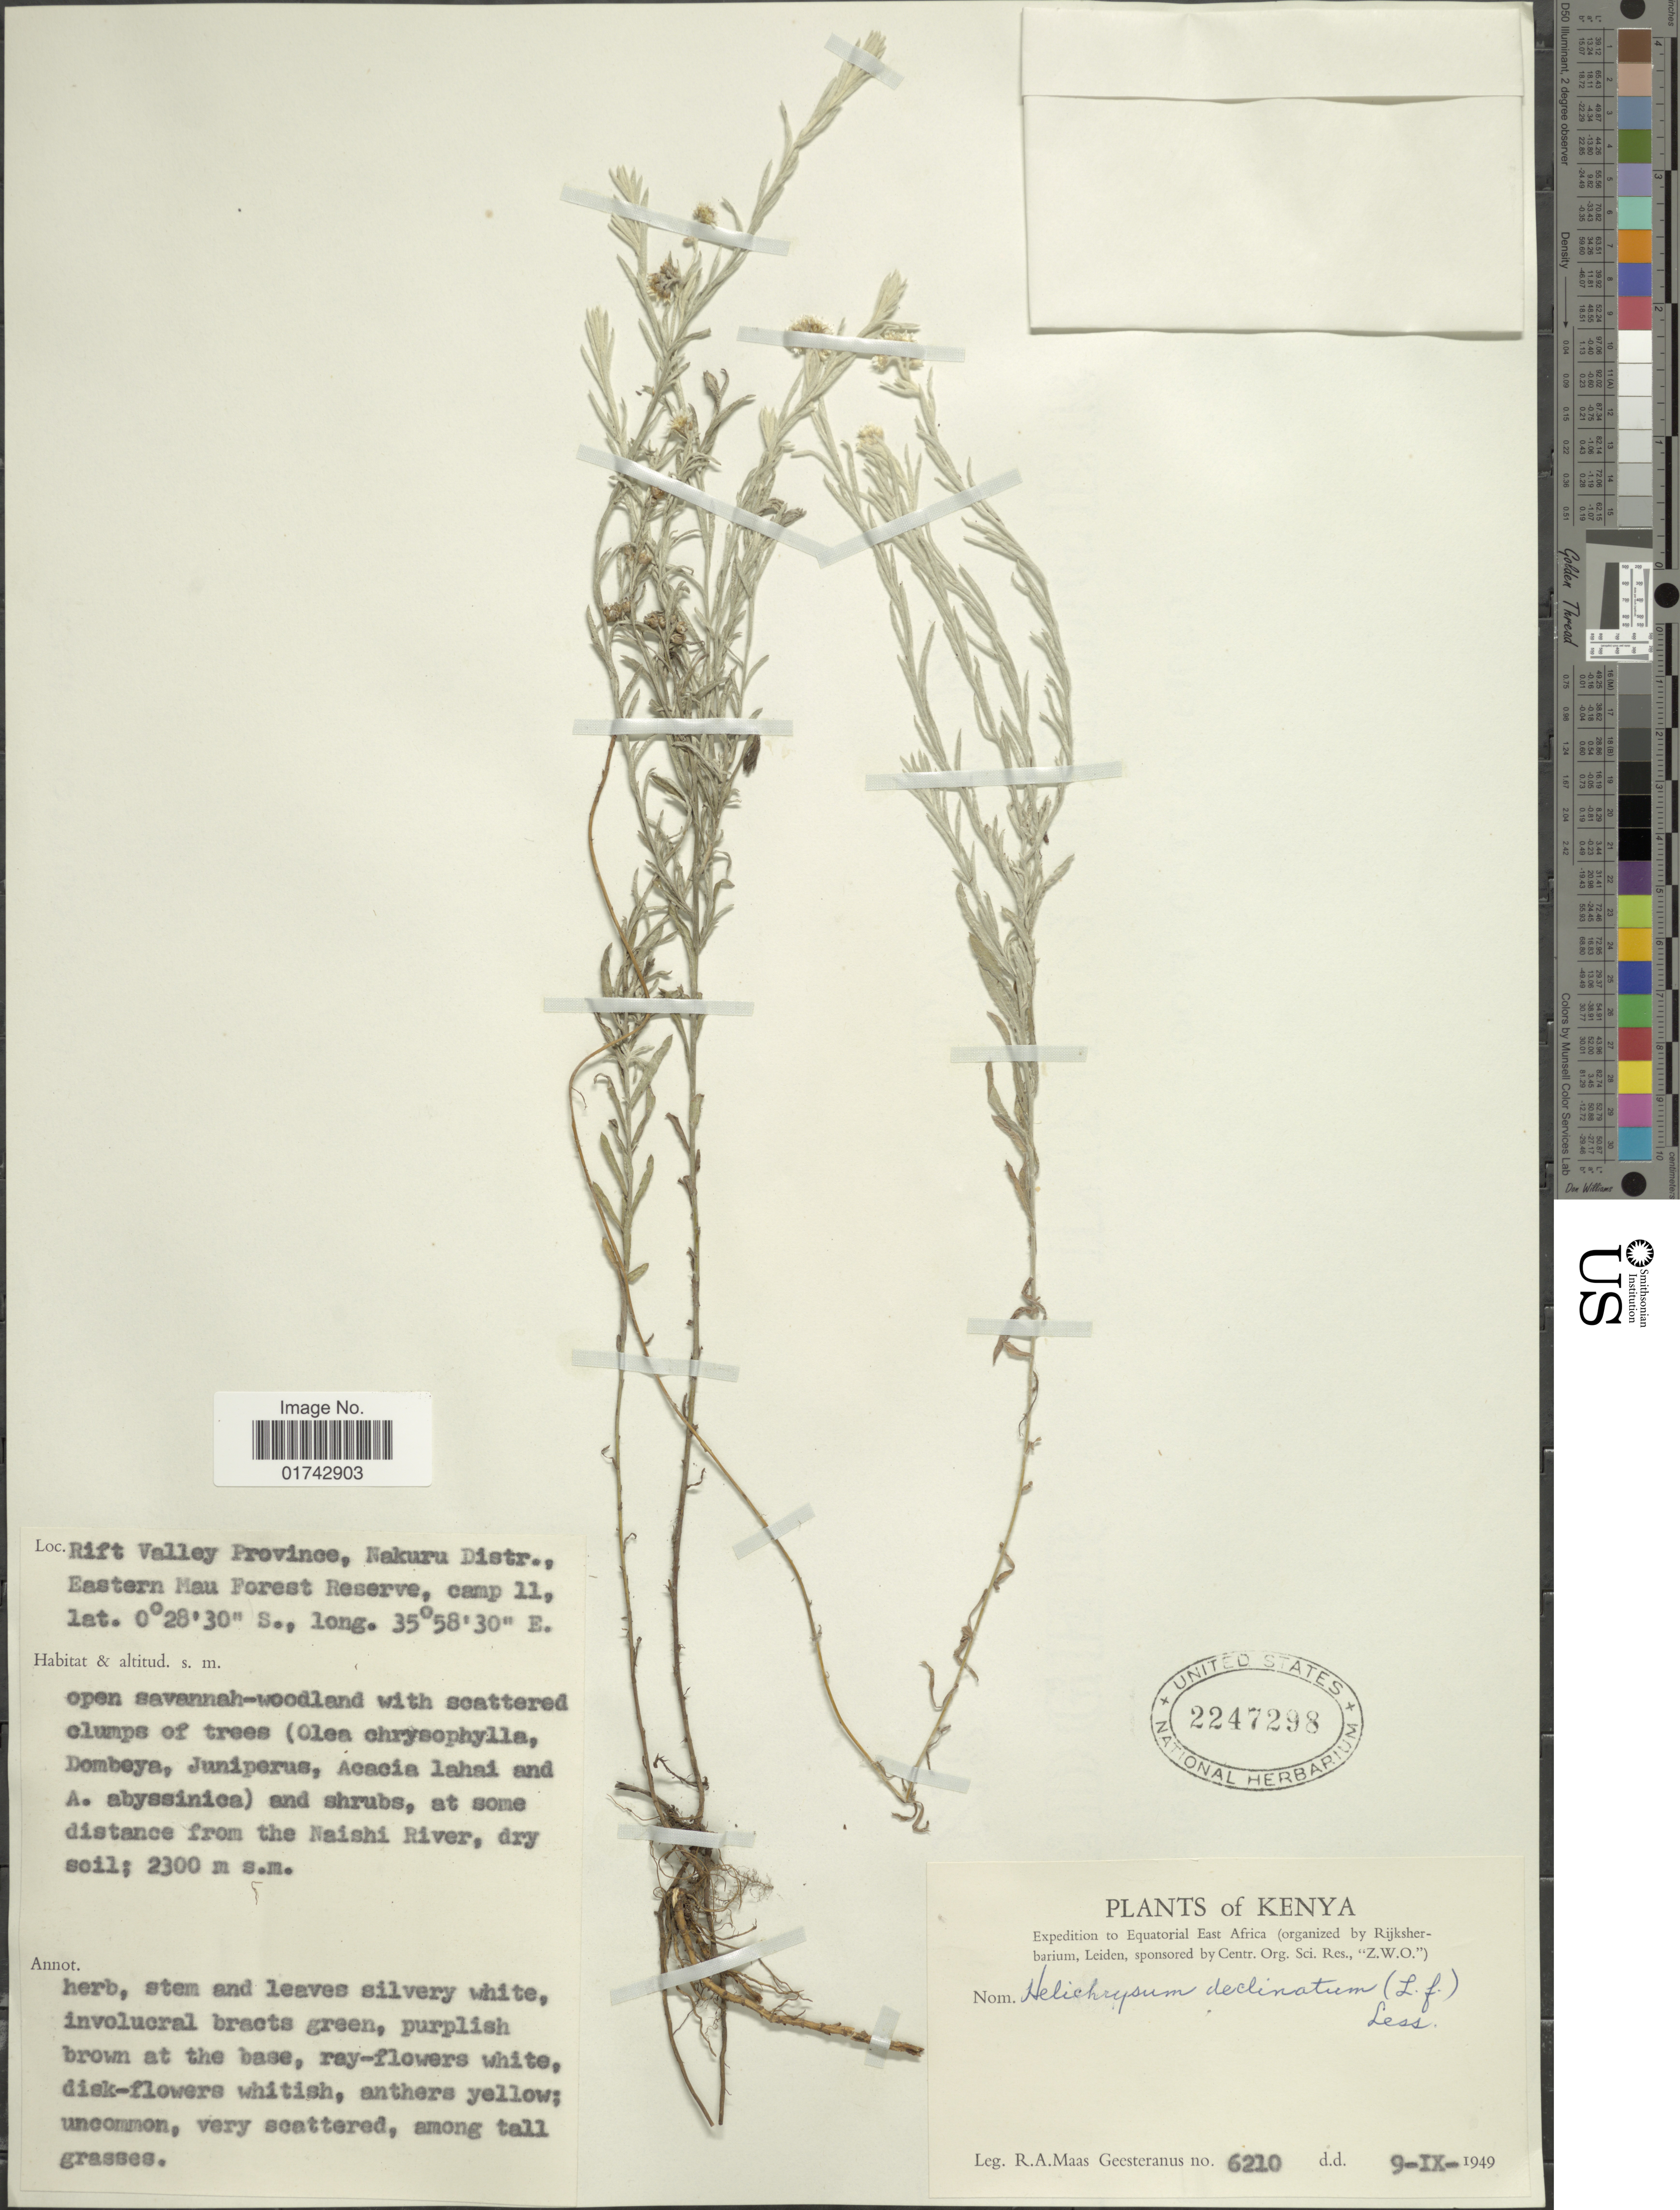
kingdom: Plantae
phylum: Tracheophyta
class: Magnoliopsida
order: Asterales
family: Asteraceae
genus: Helichrysum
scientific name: Helichrysum declinatum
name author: Less.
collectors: R. A. Maas Geesteranus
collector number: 6210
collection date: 1949-09-09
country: Kenya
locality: Rift Valley Province, Nakuru Distr., Eastern Mau Forest Reserve, camp 11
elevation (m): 2300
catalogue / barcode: US 2247298